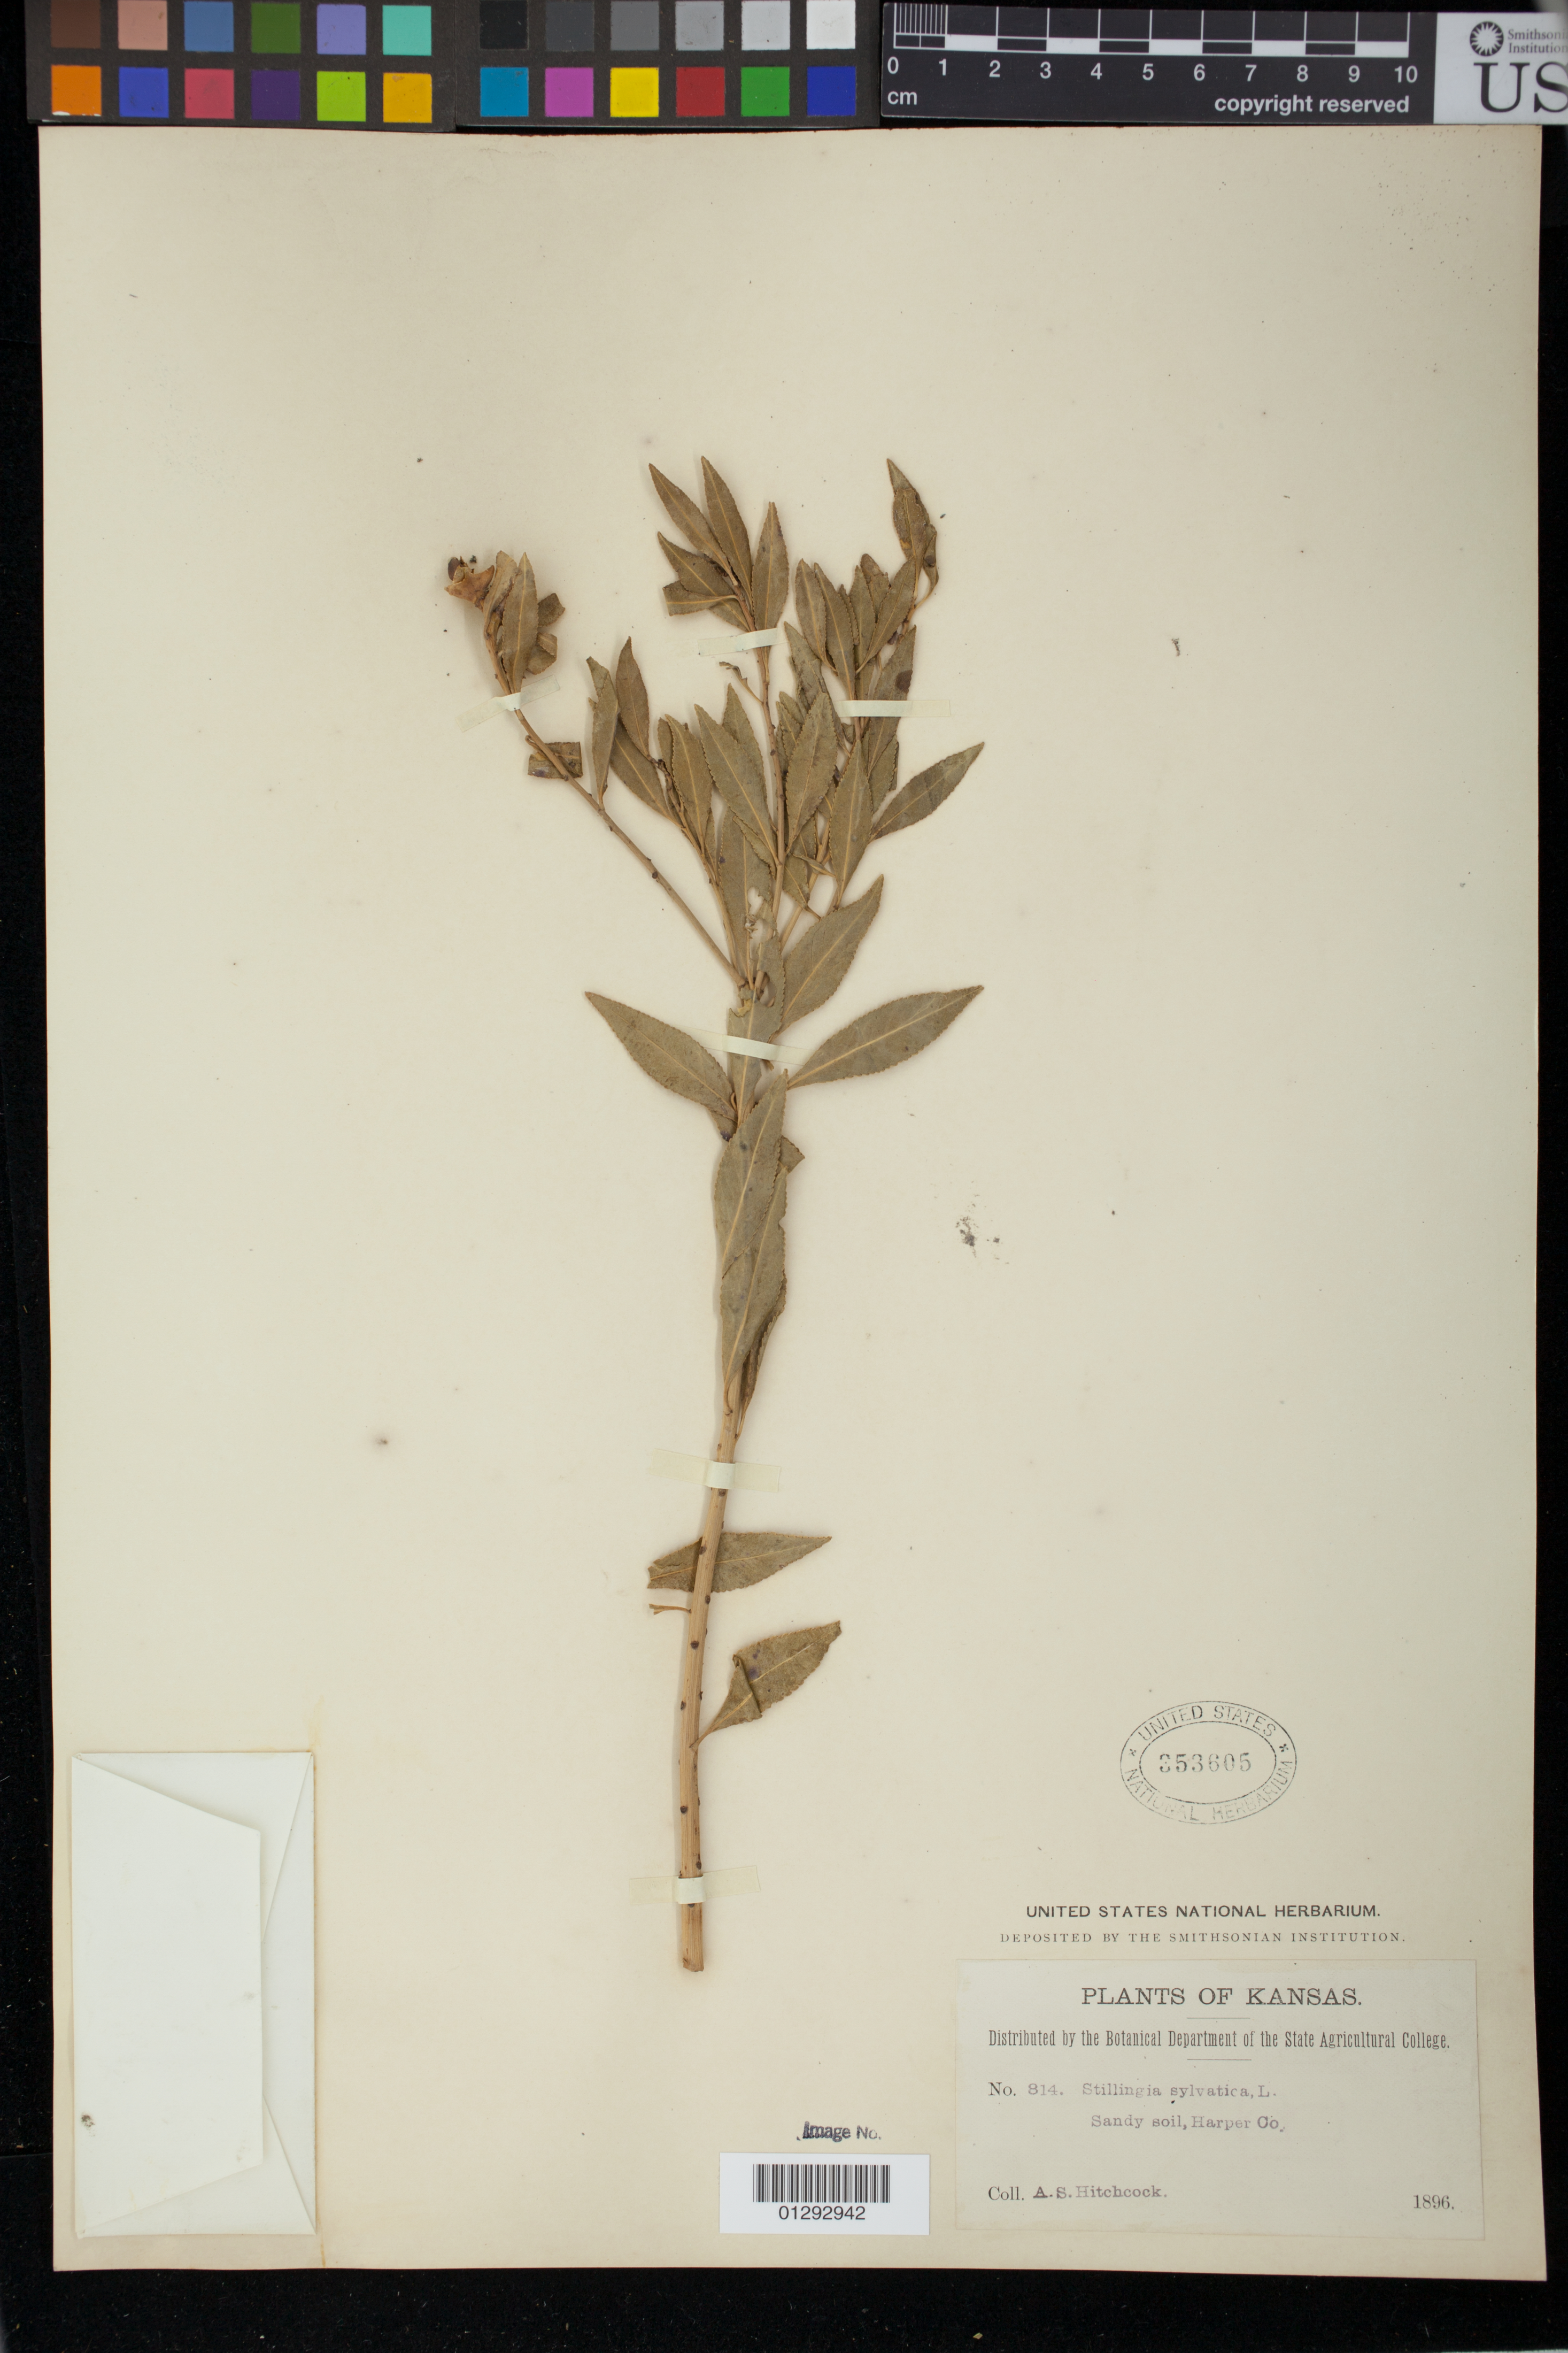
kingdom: Plantae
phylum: Tracheophyta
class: Magnoliopsida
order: Malpighiales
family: Euphorbiaceae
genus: Stillingia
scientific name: Stillingia sylvatica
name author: L.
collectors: A. S. Hitchcock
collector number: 814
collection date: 1896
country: United States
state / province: Kansas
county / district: Harper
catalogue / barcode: US 353605